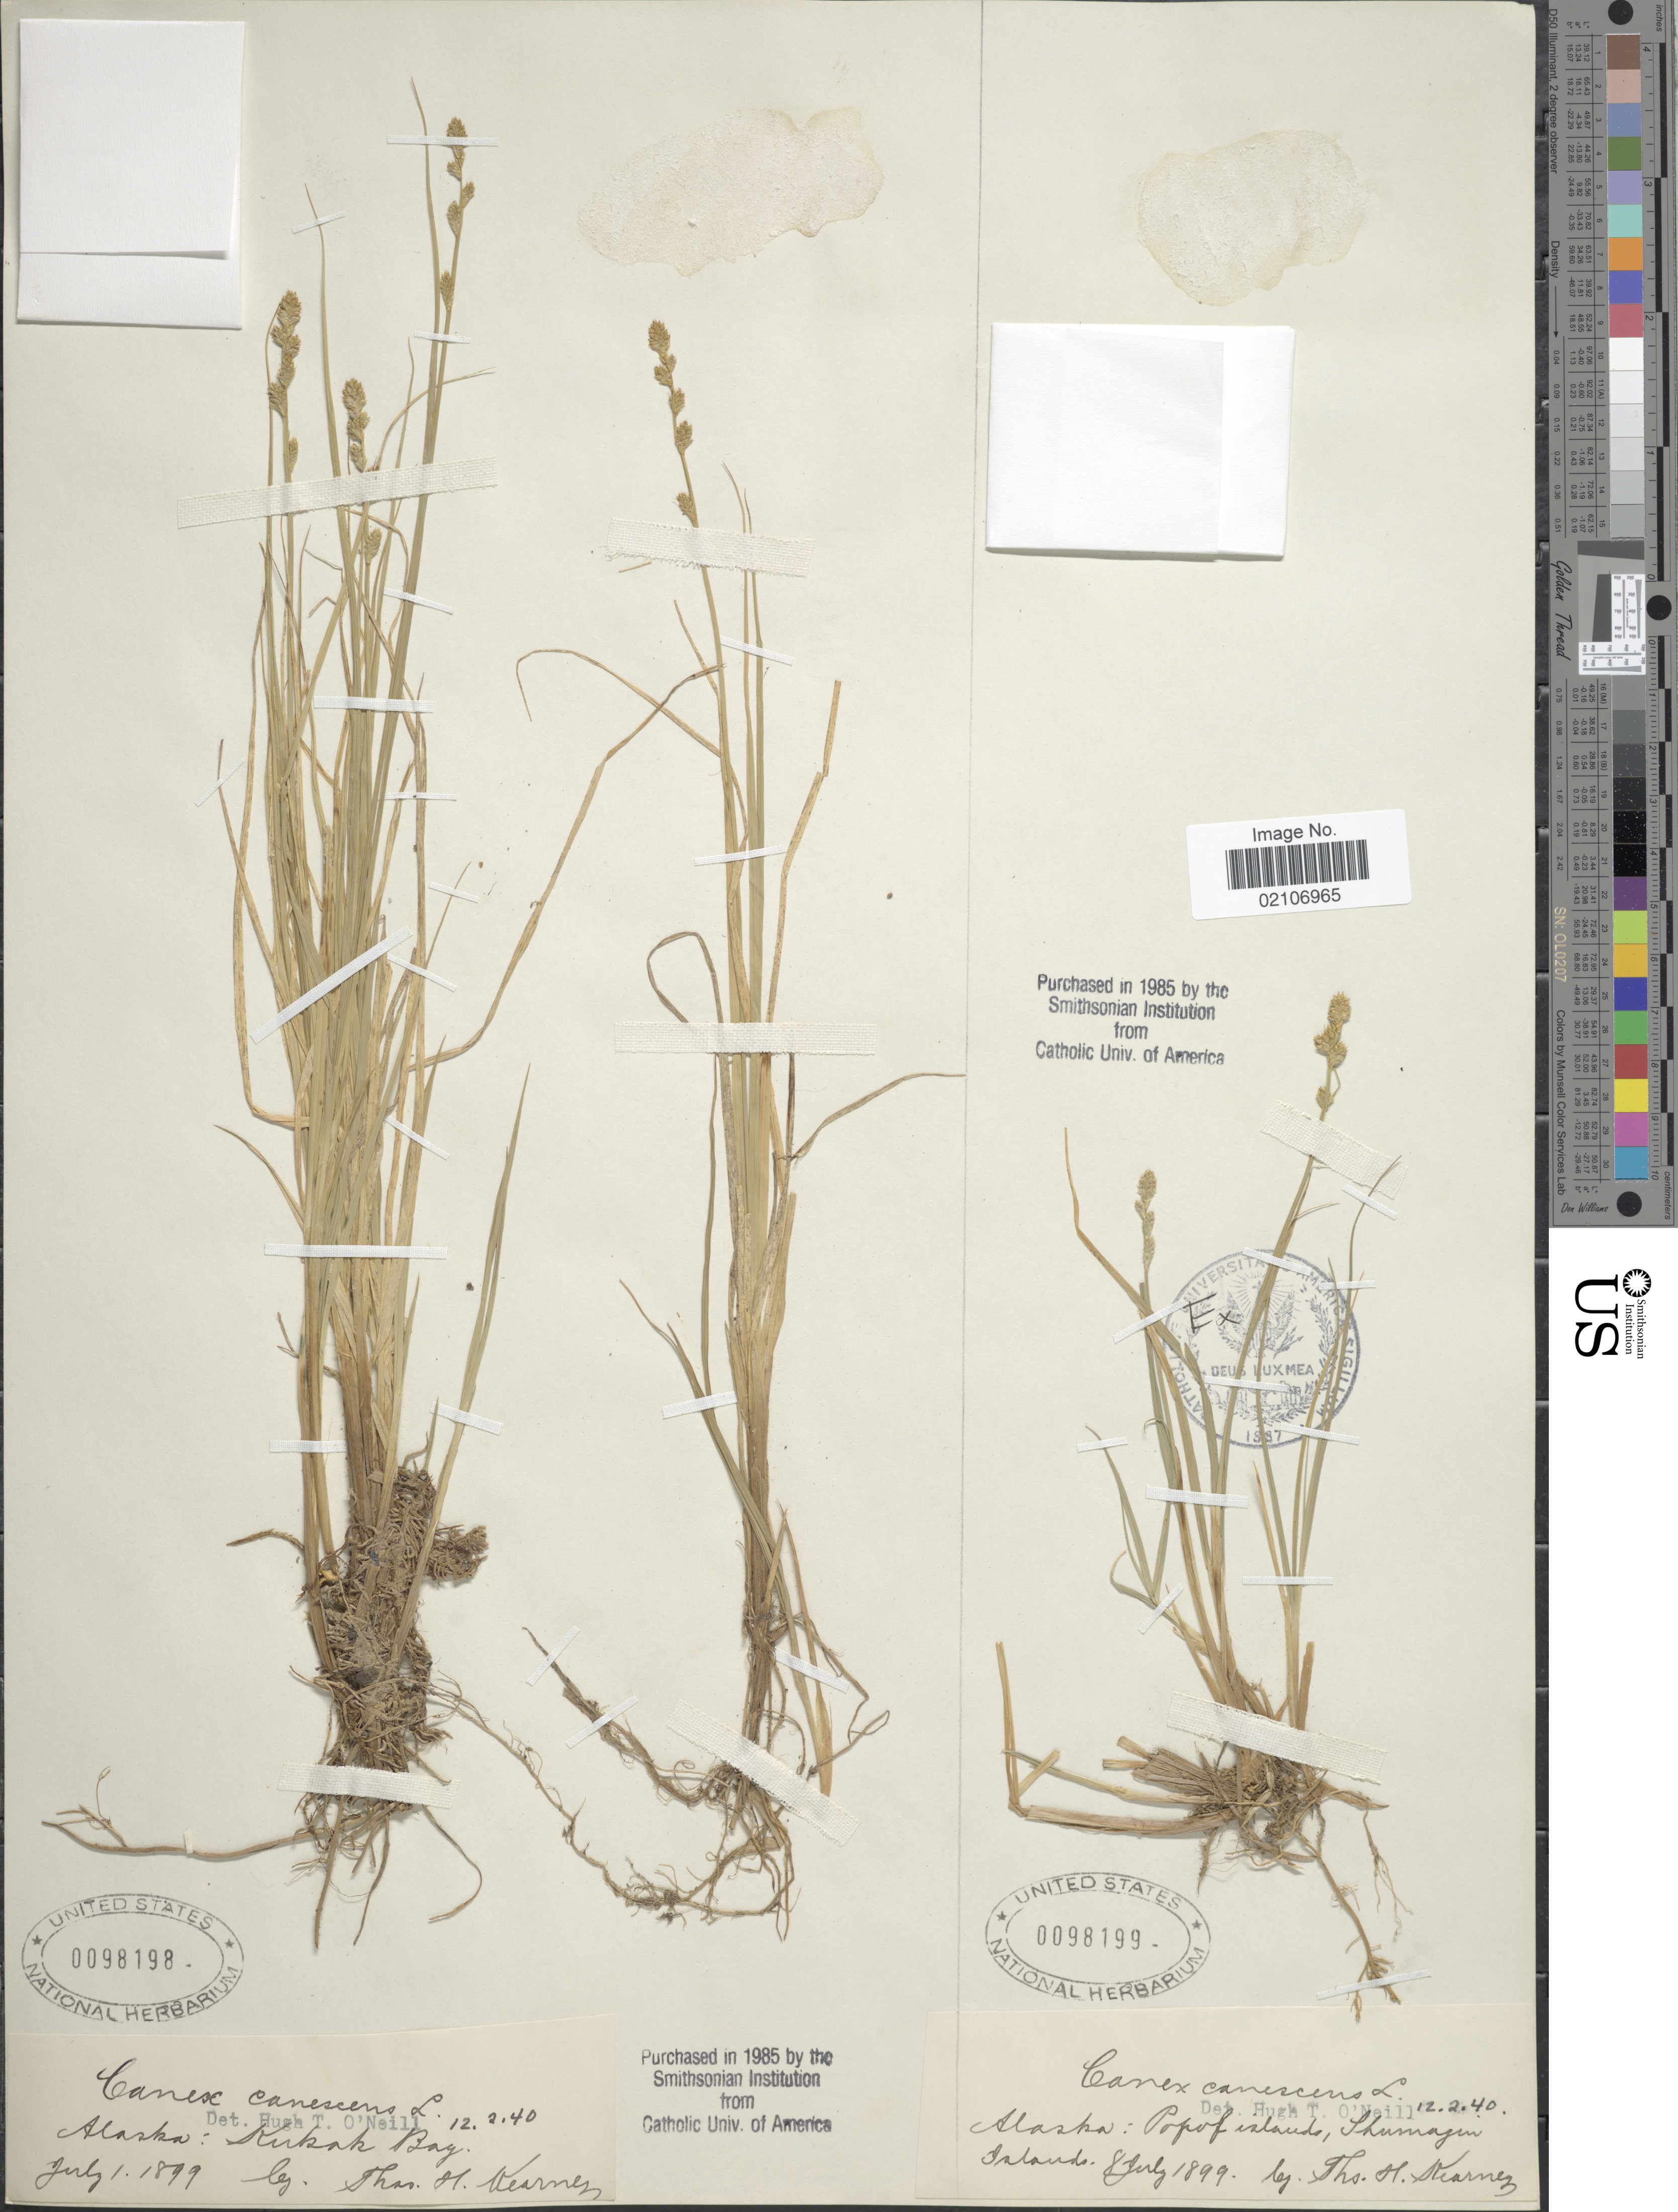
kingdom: Plantae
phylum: Tracheophyta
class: Liliopsida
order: Poales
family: Cyperaceae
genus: Carex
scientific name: Carex canescens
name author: L.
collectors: T. H. Kearney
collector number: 12240?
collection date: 1899-07-01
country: United States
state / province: Alaska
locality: Kubok Bay.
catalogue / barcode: US 98198